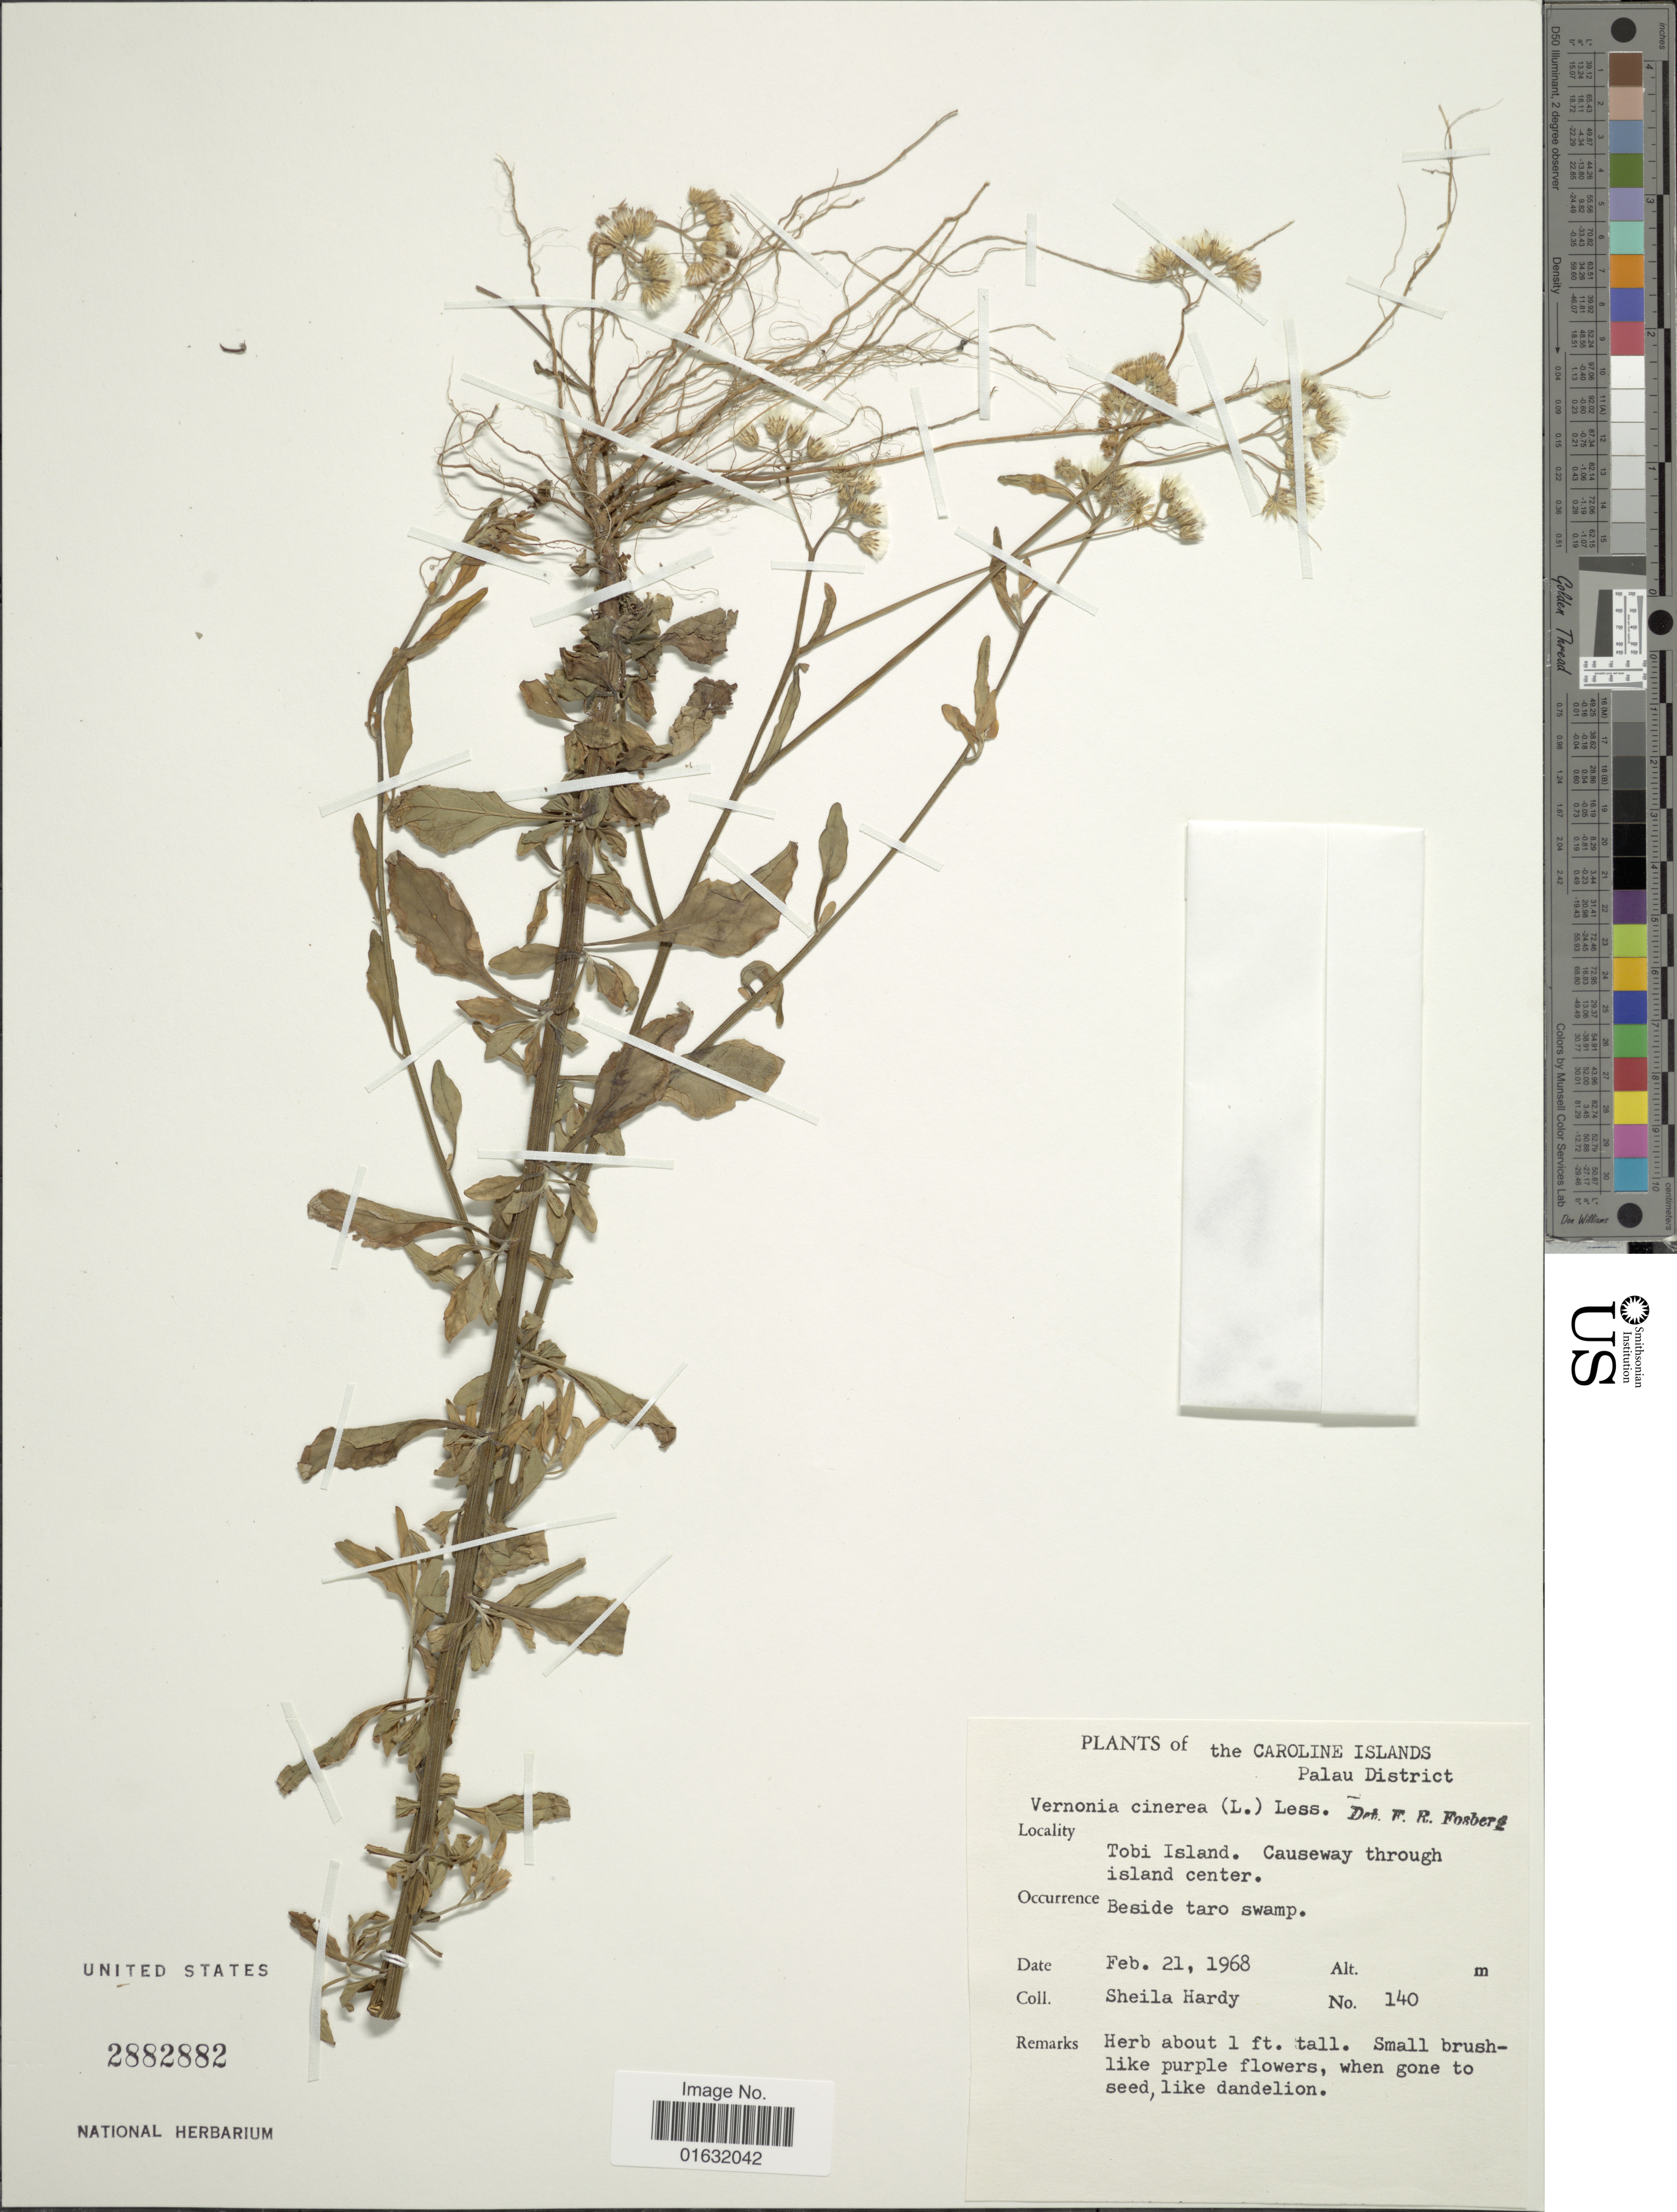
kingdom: Plantae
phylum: Tracheophyta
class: Magnoliopsida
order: Asterales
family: Asteraceae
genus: Cyanthillium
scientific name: Cyanthillium cinereum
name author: (L.) H. Rob.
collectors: S. Hardy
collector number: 140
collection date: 1968-02-21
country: Palau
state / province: Belau Outliers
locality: The Caroline Islands, Palau District, Tobi Island. Causeway through island center.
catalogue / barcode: US 2882882